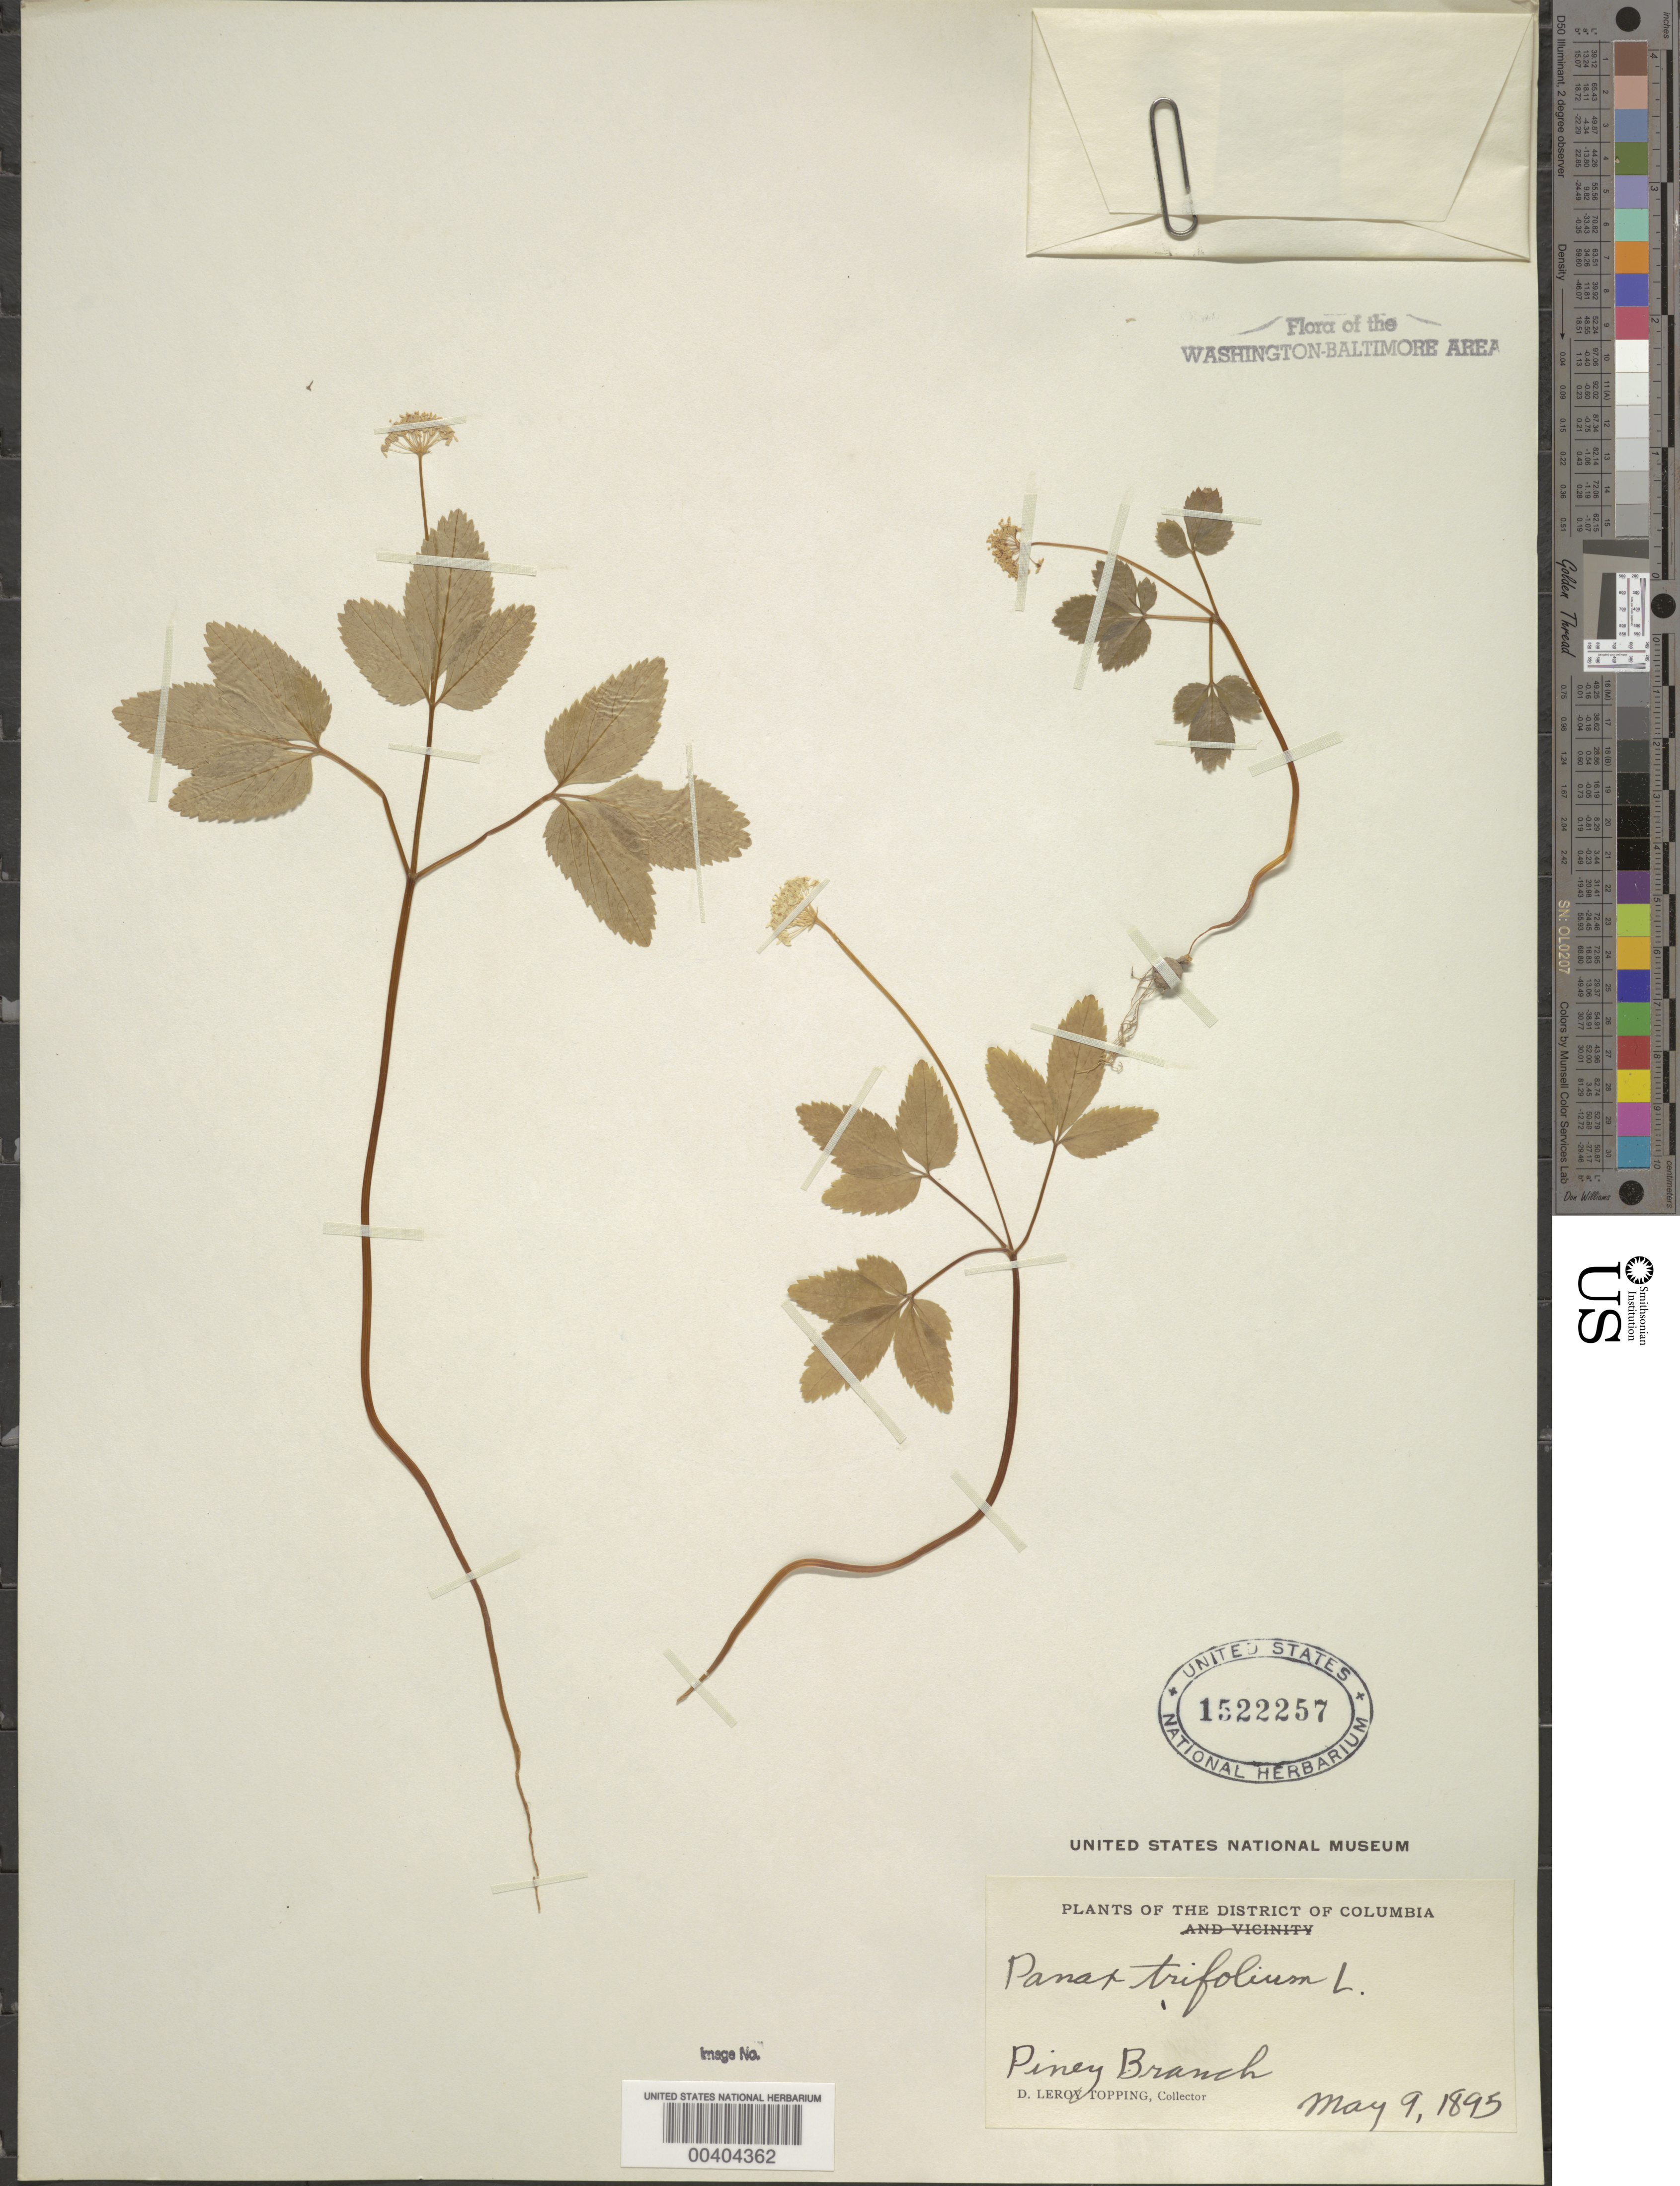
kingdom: Plantae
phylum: Tracheophyta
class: Magnoliopsida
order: Apiales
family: Araliaceae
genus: Panax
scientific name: Panax trifolius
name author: L.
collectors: D. L. Topping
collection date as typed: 09 May 1895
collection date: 1895-05-09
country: United States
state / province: District of Columbia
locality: Piney Branch Rock Creek Park & vicinity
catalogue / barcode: US 1522257